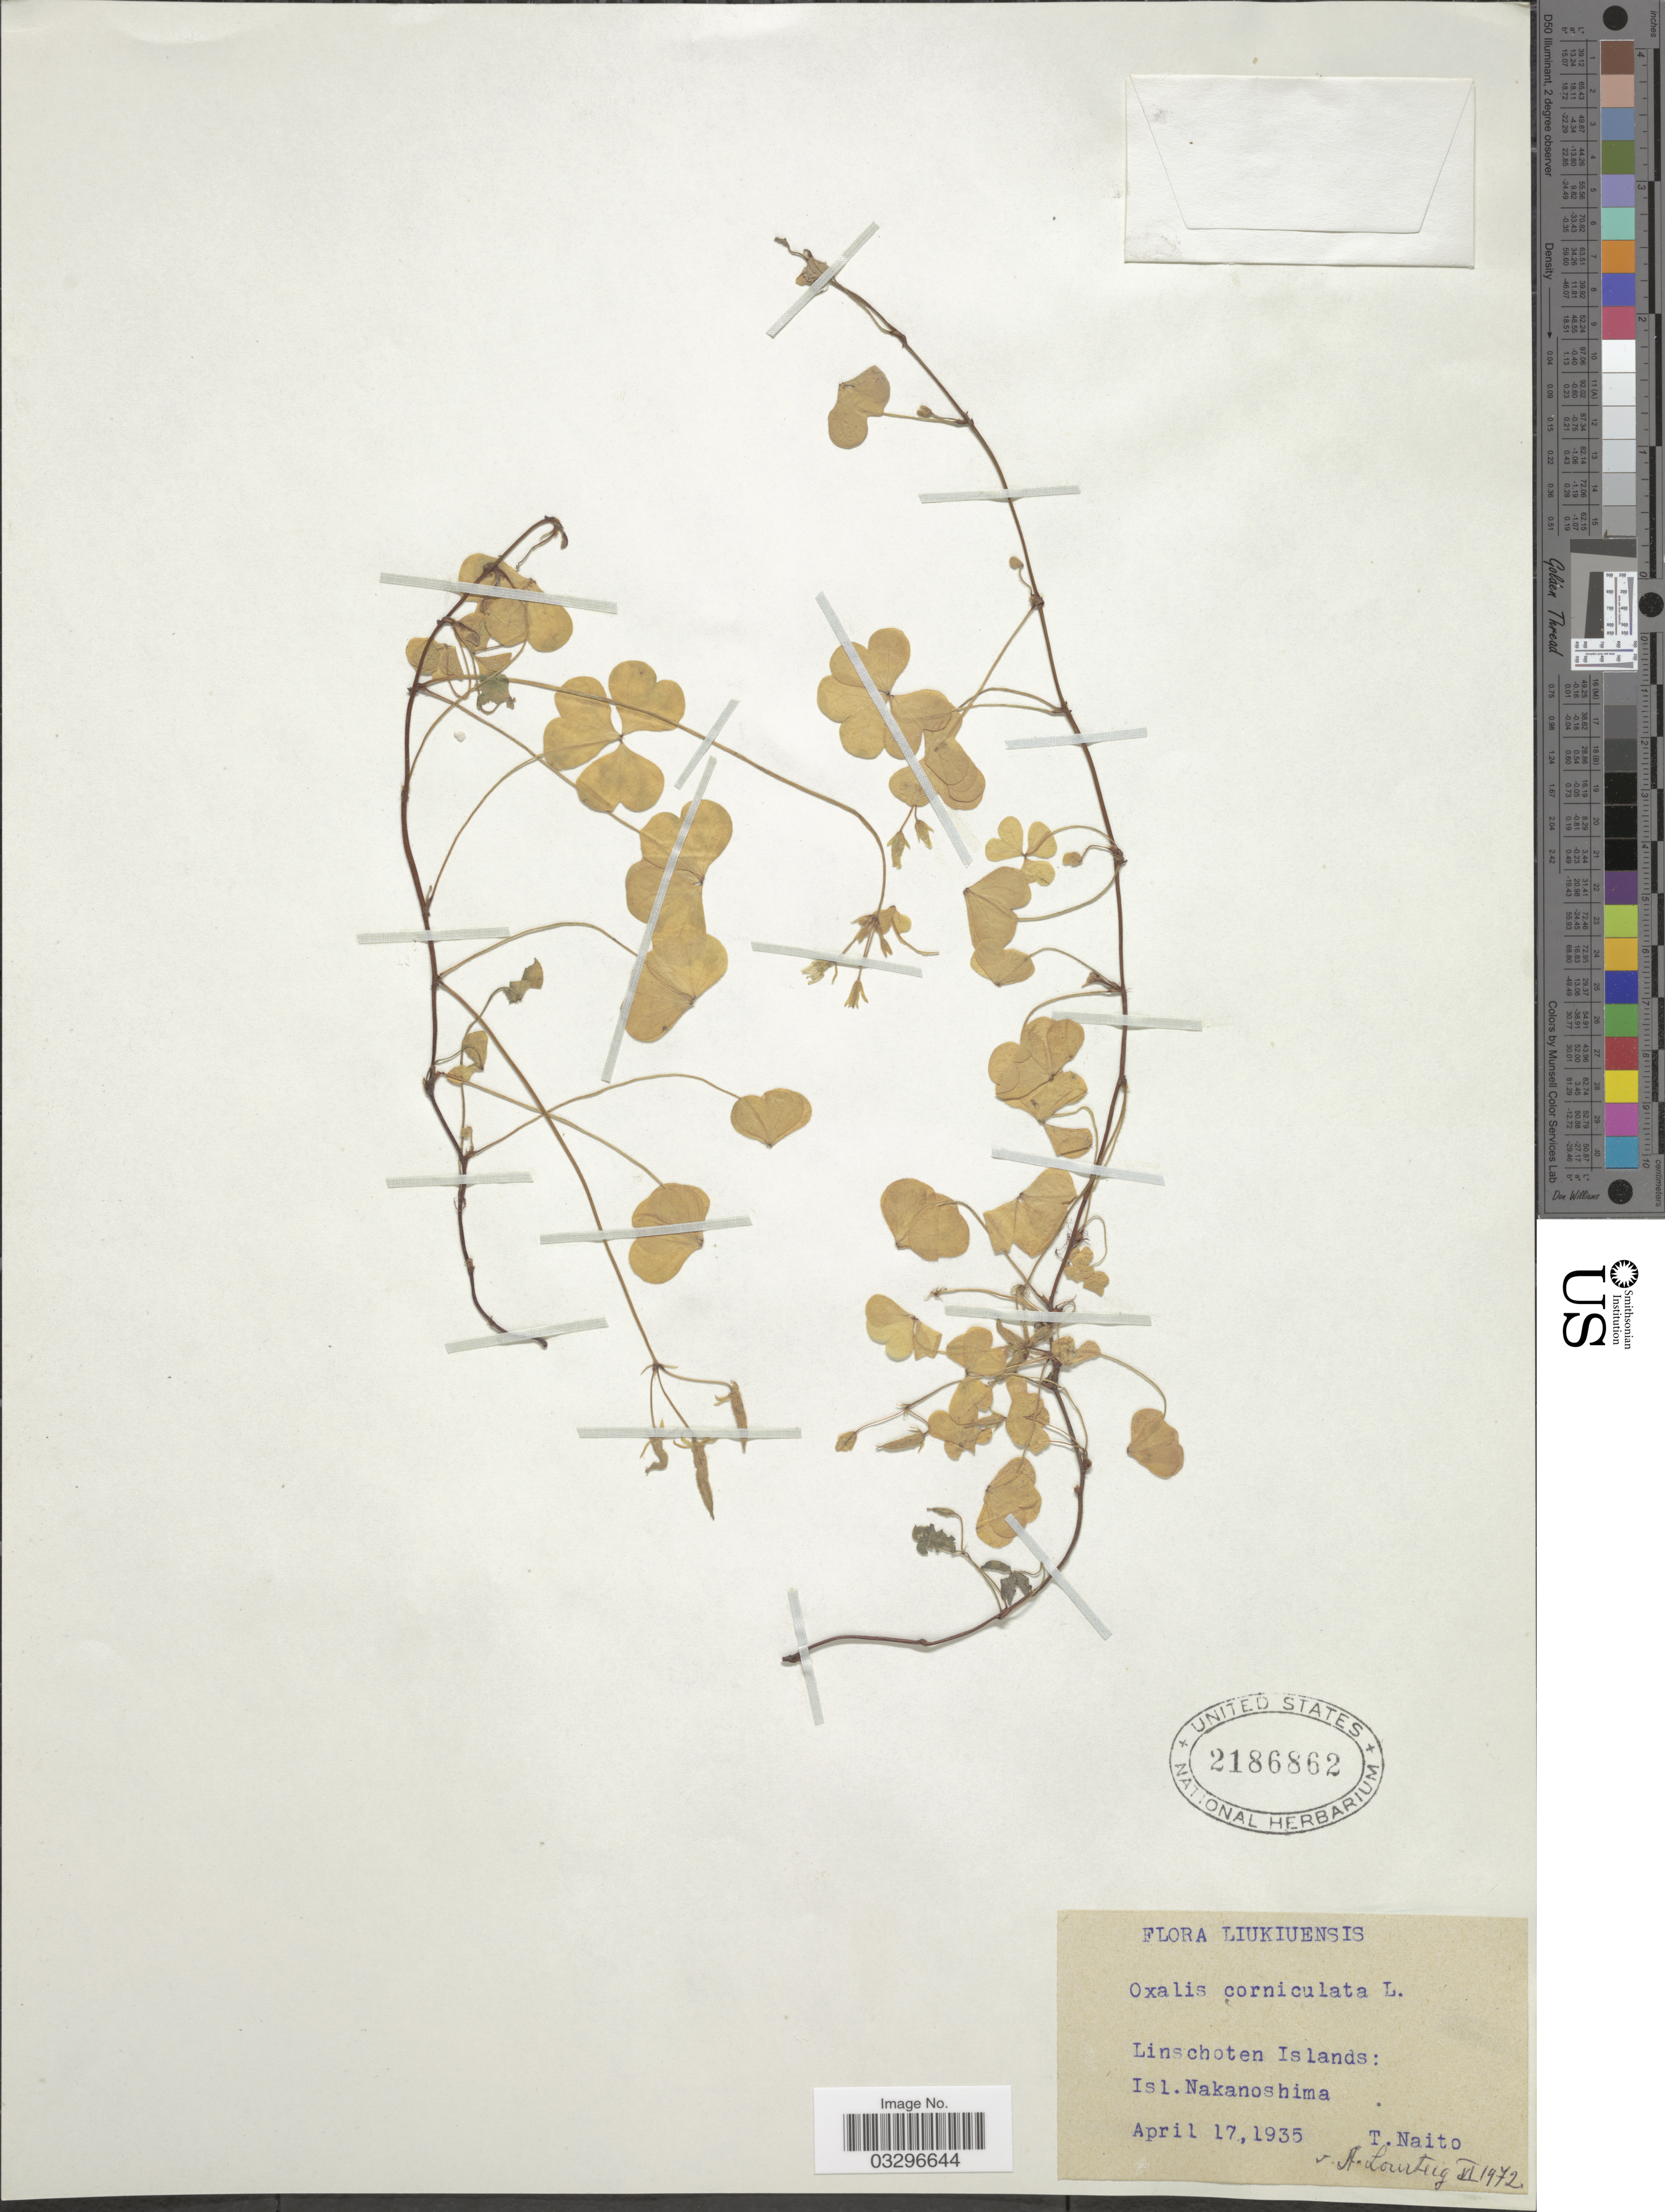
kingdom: Plantae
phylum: Tracheophyta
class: Magnoliopsida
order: Oxalidales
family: Oxalidaceae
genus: Oxalis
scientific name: Oxalis corniculata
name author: L.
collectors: T. Naito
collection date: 1935-04-17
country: Japan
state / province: Okinawa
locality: Liukiuensis, Linschoten Islands: Isl. Nakanoshima.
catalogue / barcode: US 2186862